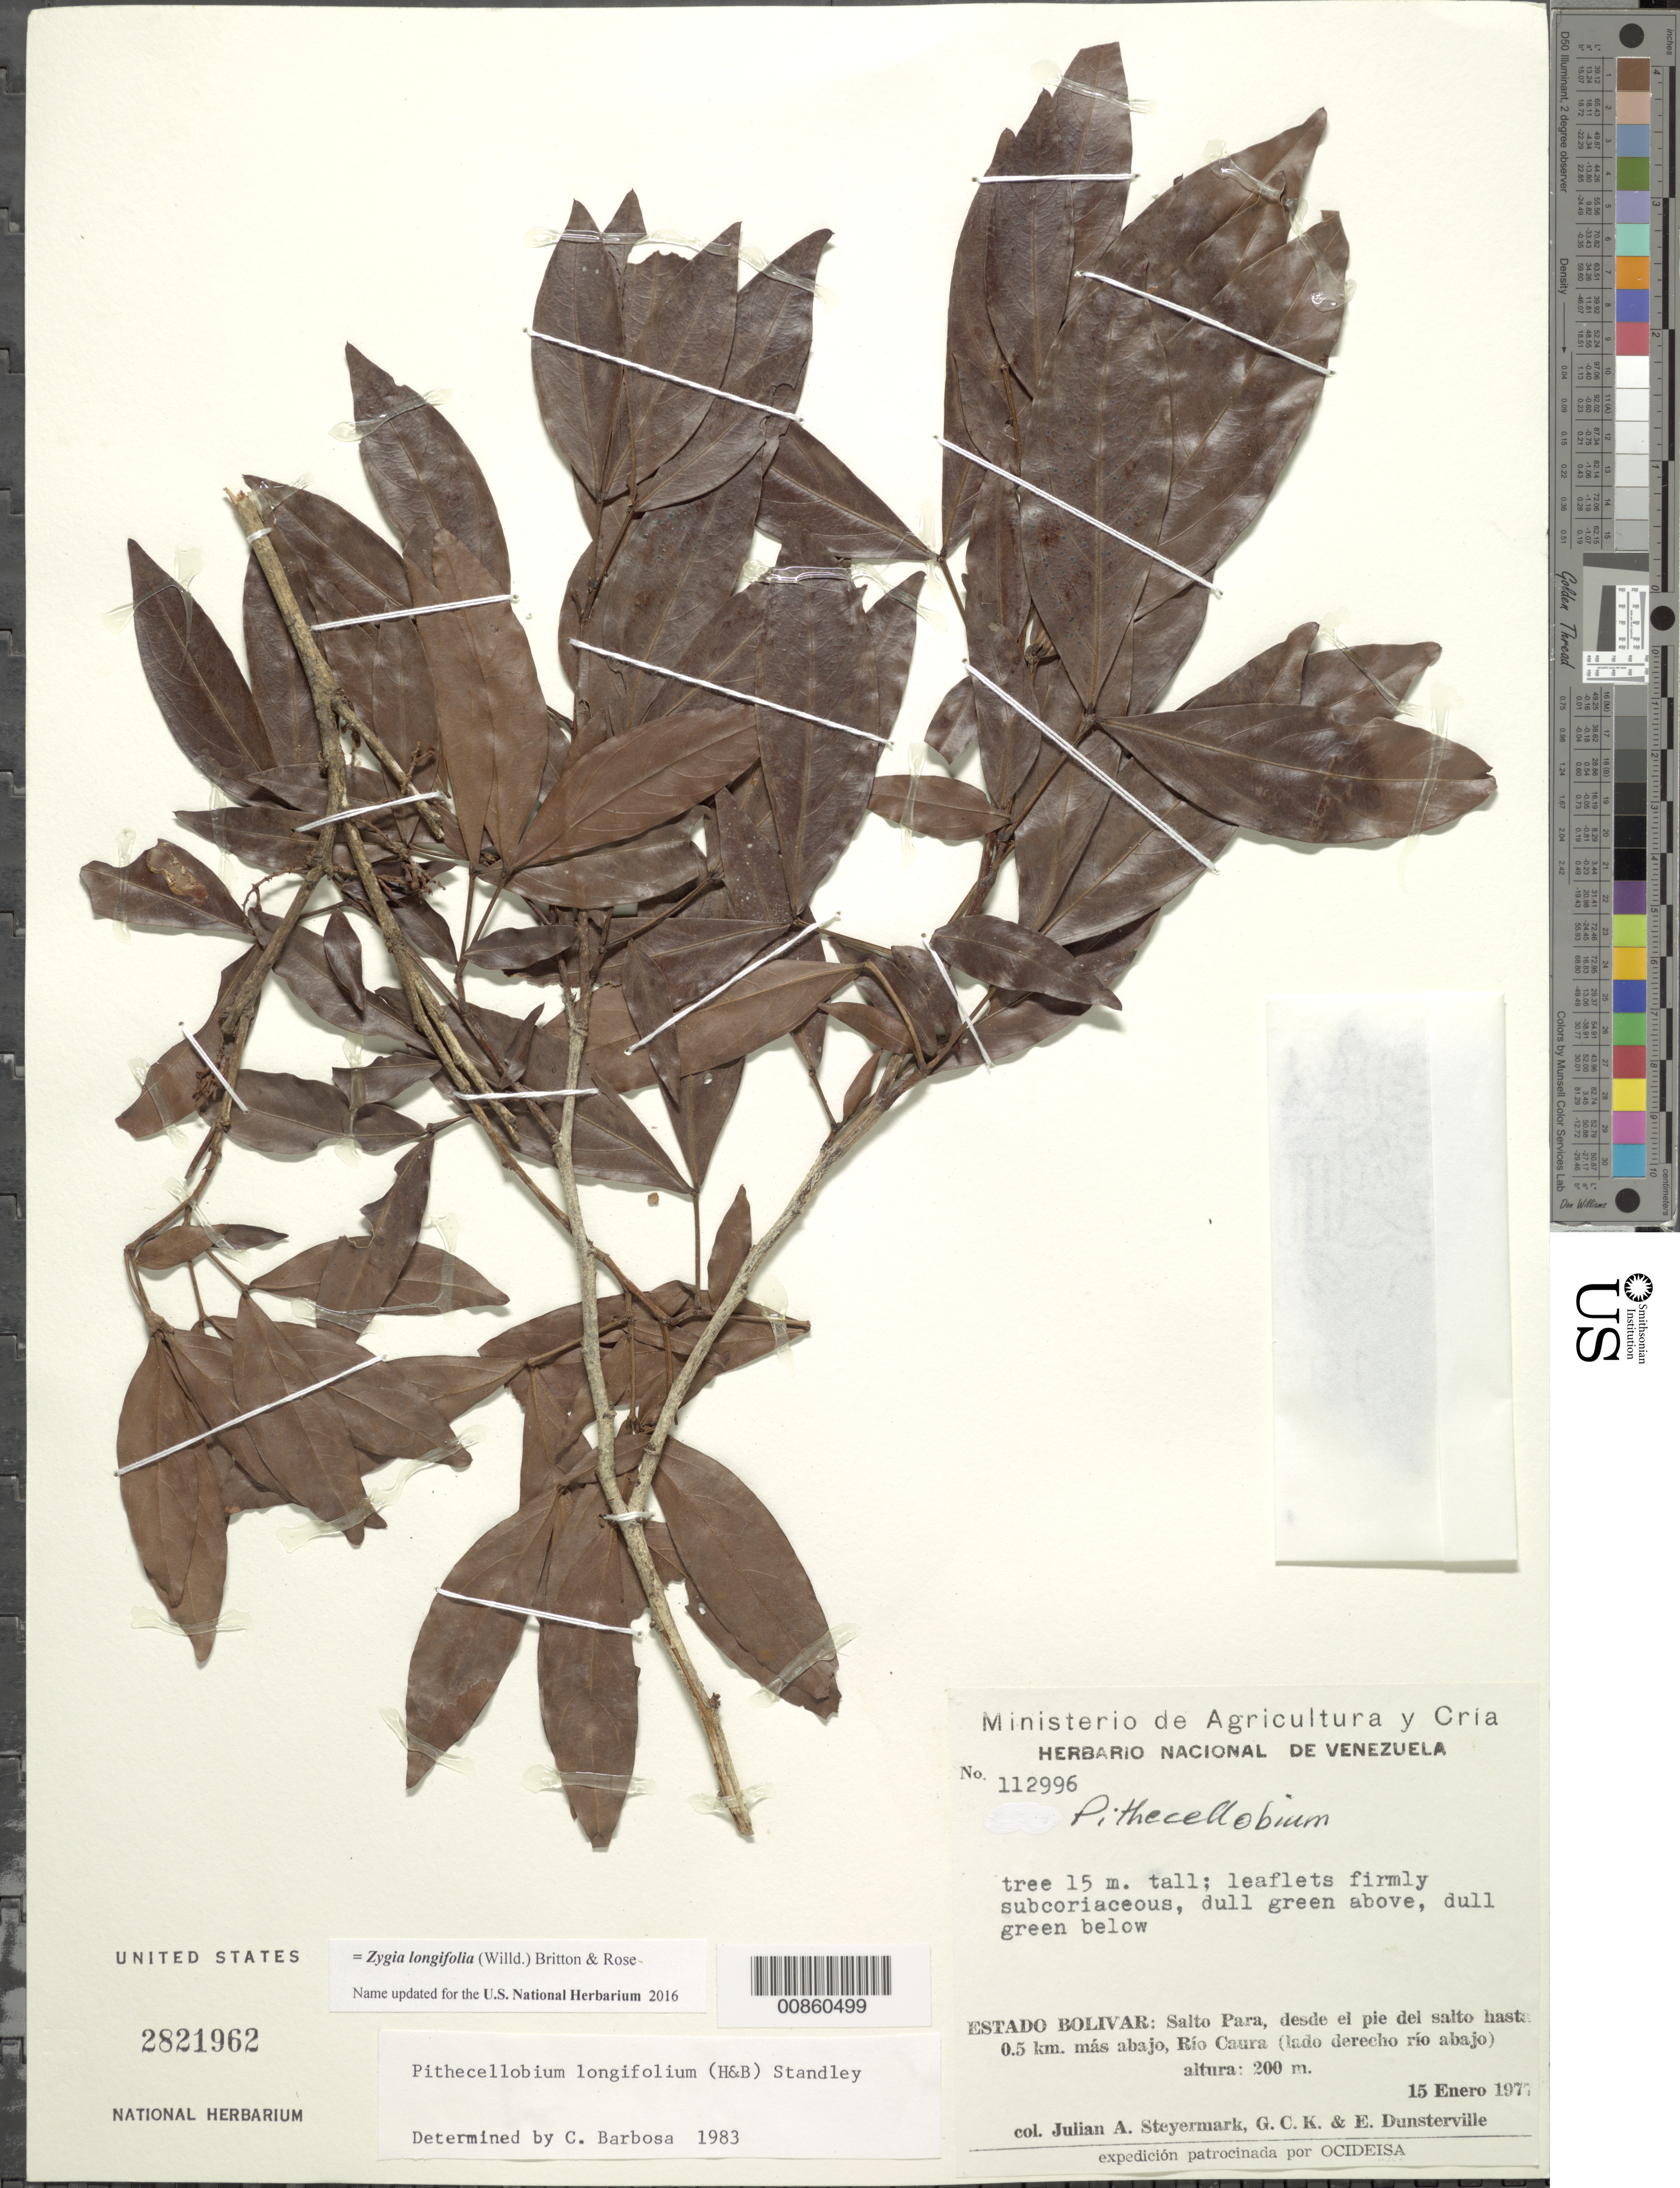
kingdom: Plantae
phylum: Tracheophyta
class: Magnoliopsida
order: Fabales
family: Fabaceae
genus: Zygia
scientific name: Zygia longifolia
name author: (Willd.) Britton & Rose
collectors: J. Steyermark, G. C. K. Dunsterville & E. Dunsterville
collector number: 112996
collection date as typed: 15-Jan-77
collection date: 1977-01-15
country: Venezuela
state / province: Bolívar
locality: Salto Para, desde el pie del salto hasta 0.5 km mas abajo, Río Caura (lado derecho rio abajo)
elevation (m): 200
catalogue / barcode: US 2821962